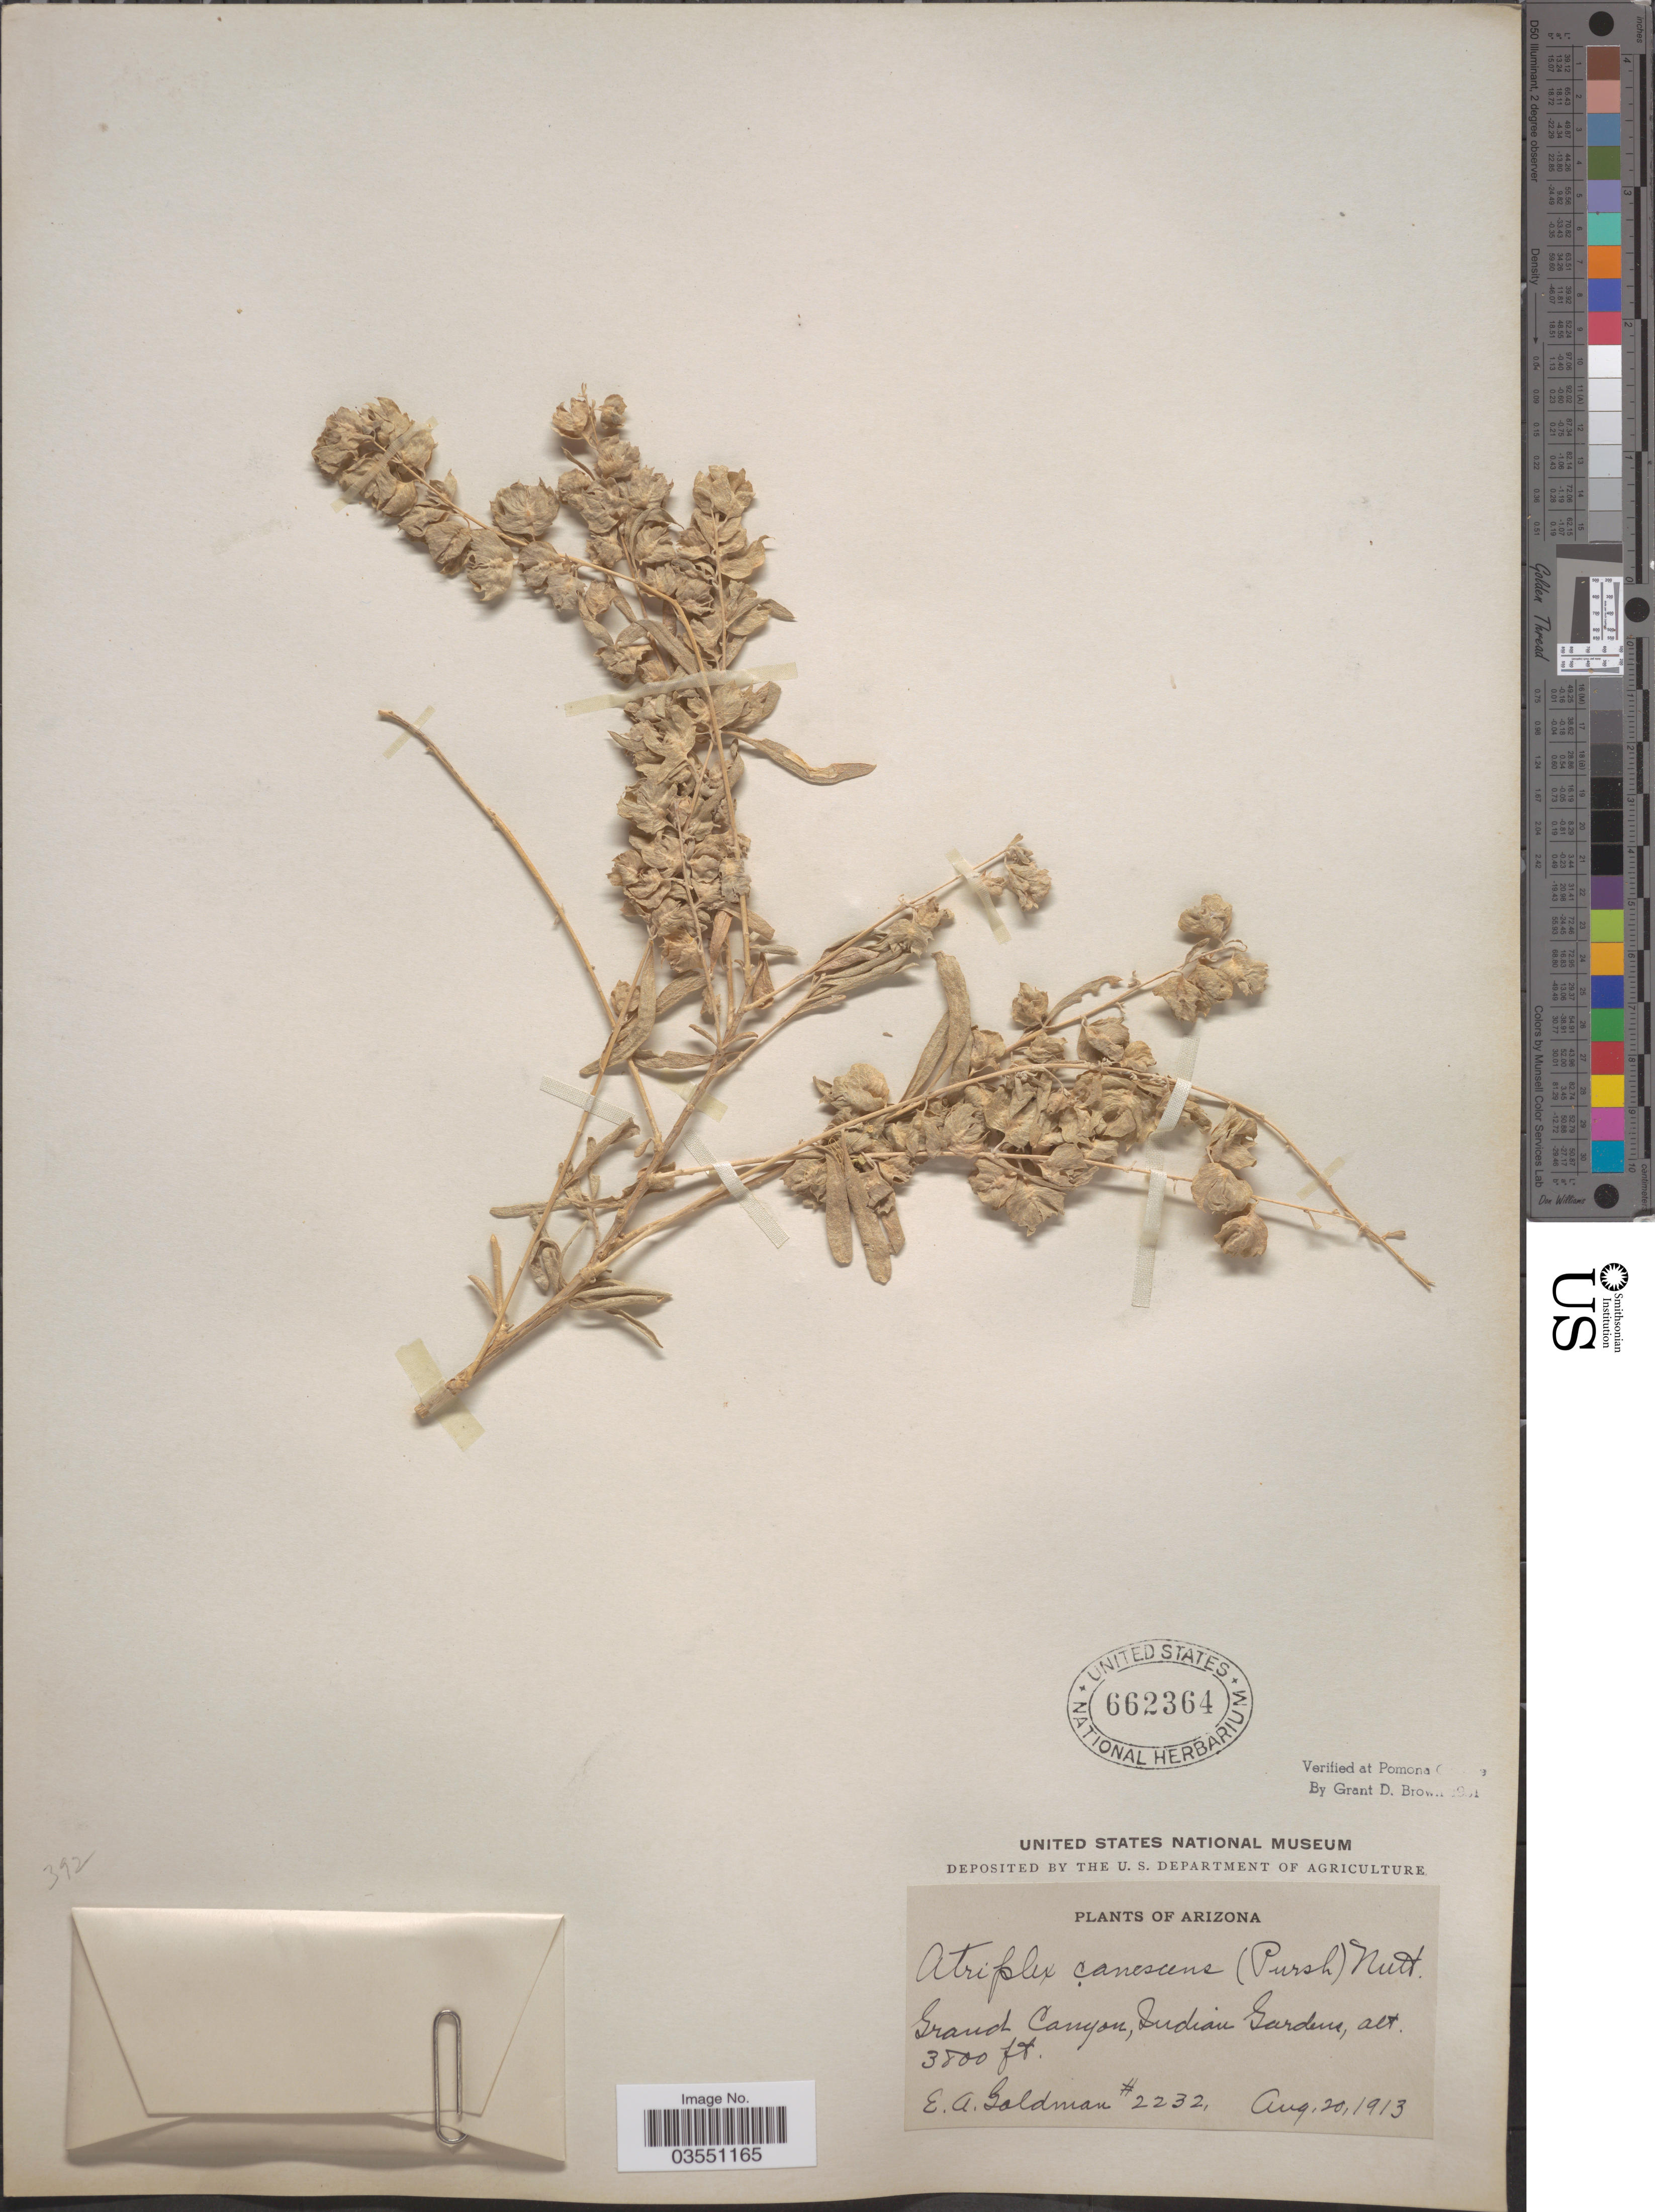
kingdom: Plantae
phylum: Tracheophyta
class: Magnoliopsida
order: Caryophyllales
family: Amaranthaceae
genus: Atriplex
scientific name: Atriplex canescens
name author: (Pursh) Nutt.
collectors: E. A. Goldman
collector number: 2232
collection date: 1913-08-20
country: United States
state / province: Arizona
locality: Grand Canyon, Indian Gardens.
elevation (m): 1158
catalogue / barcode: US 662364